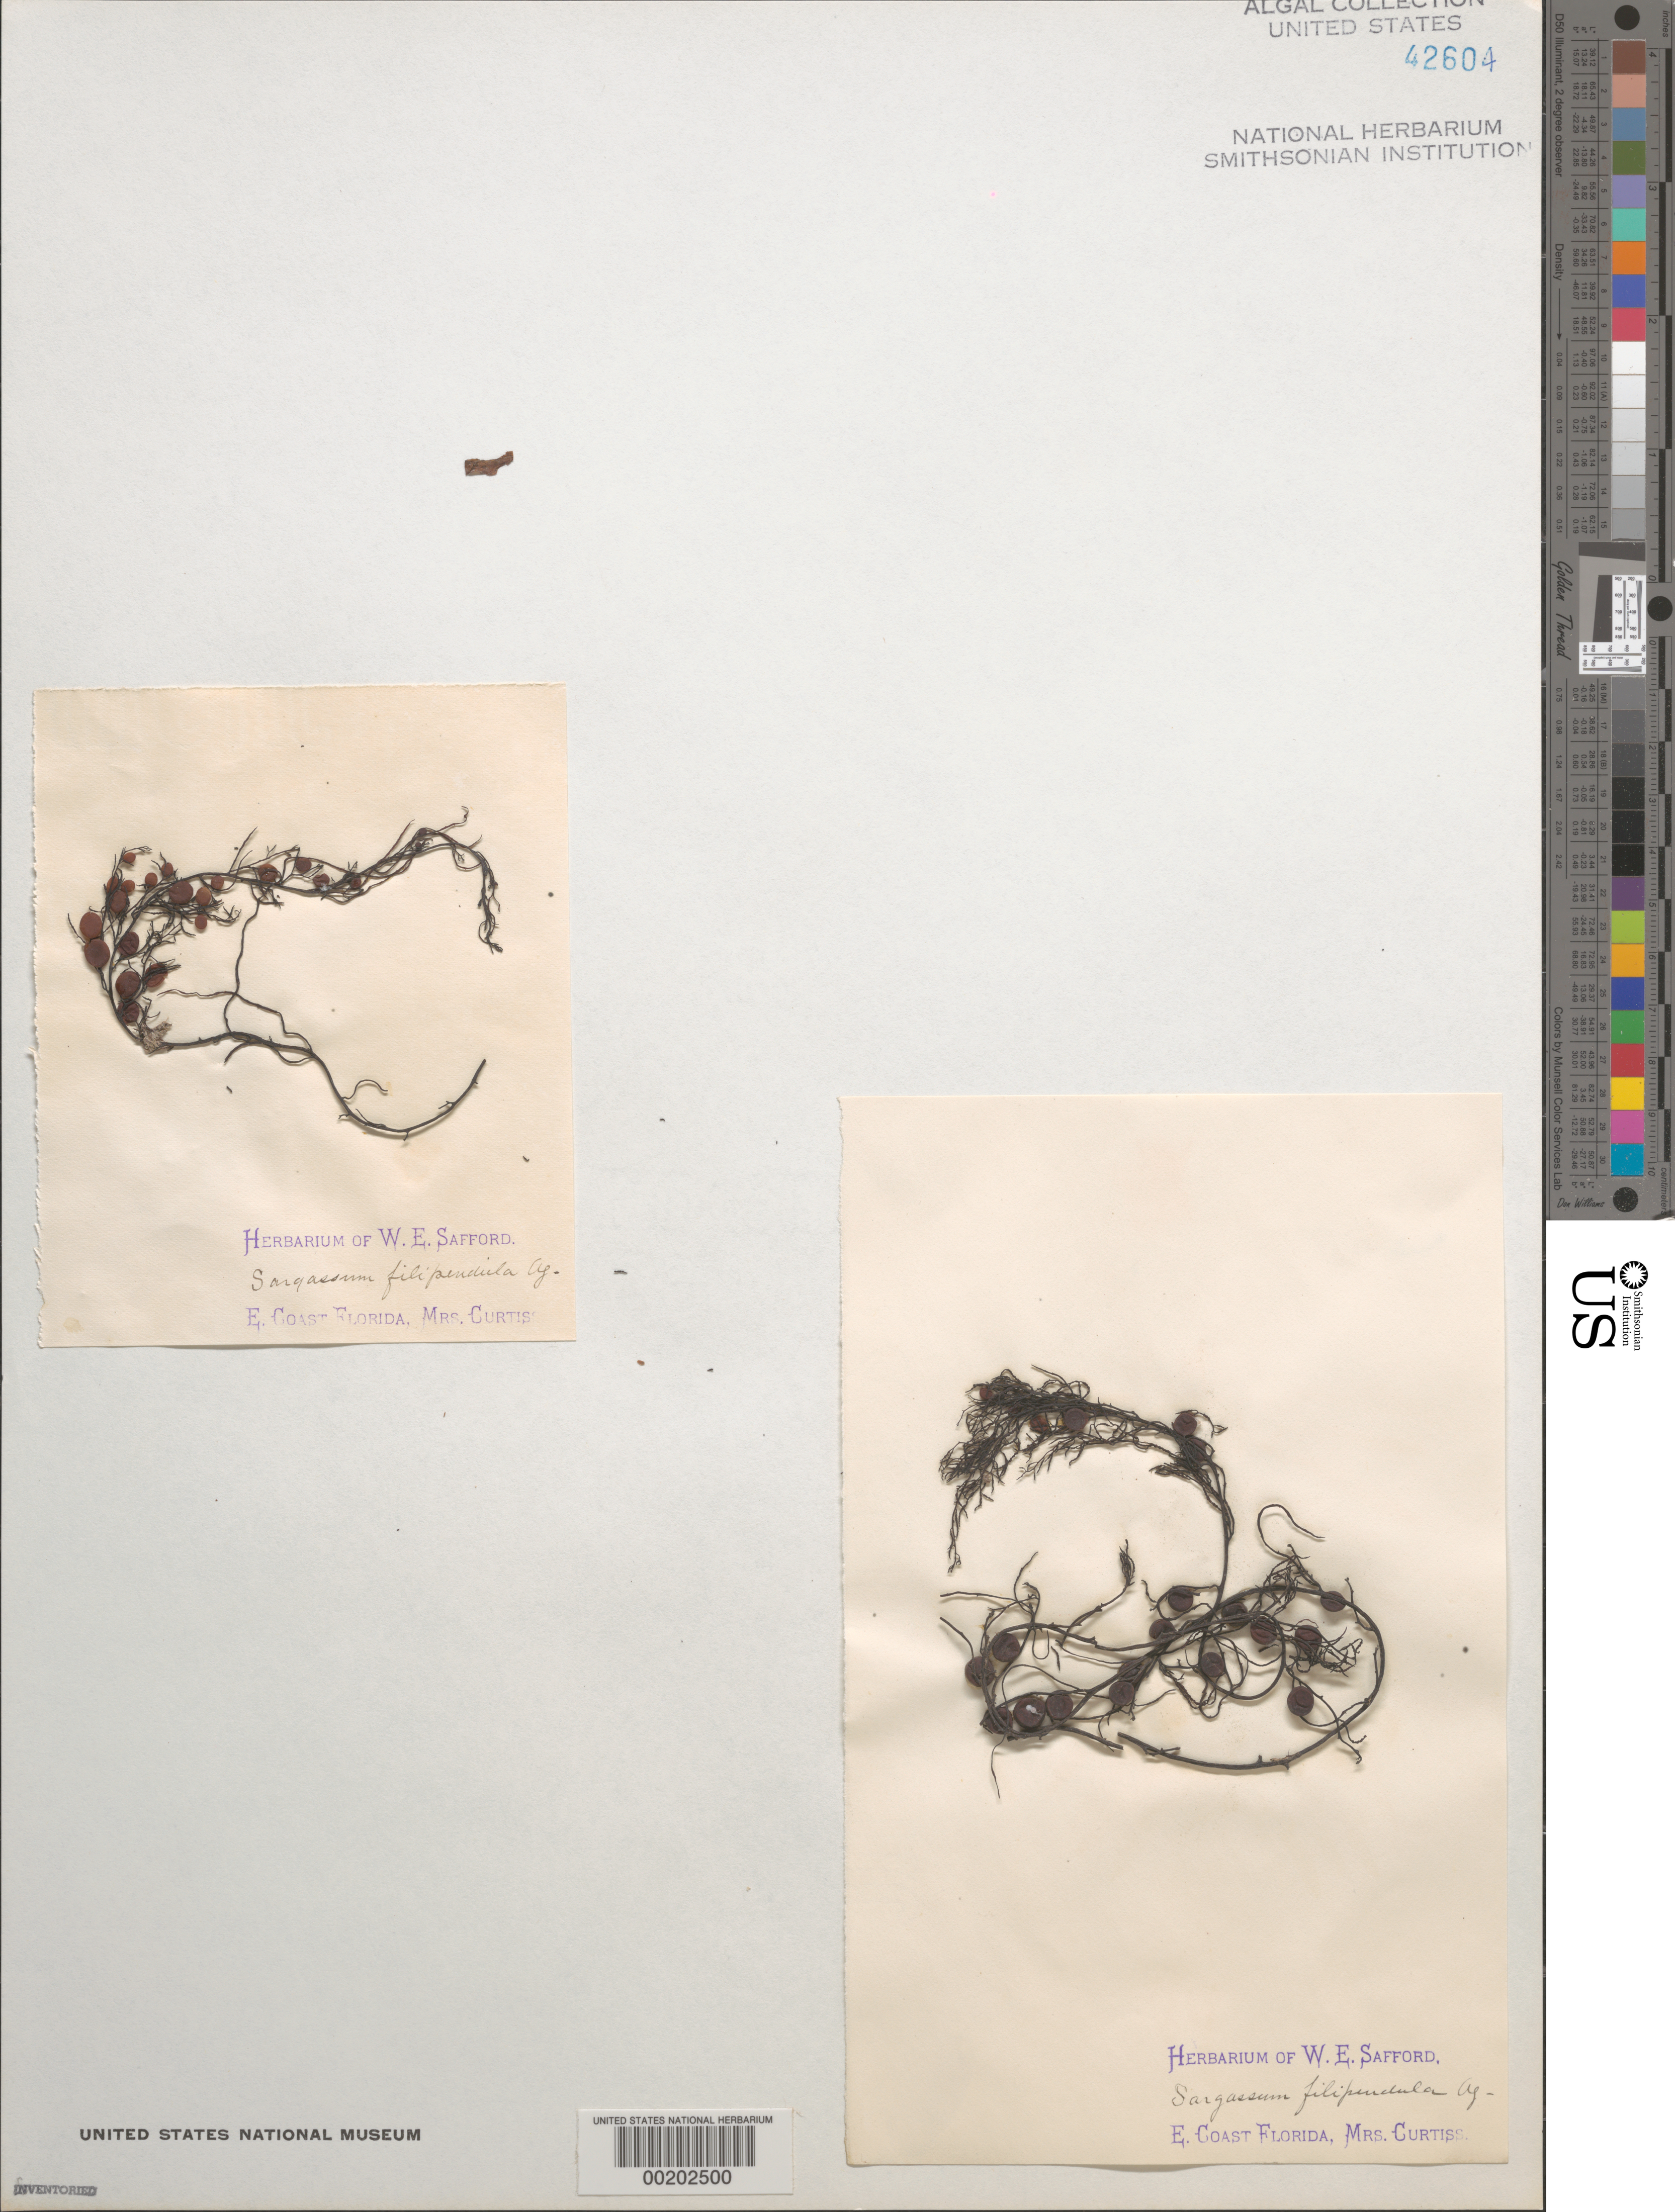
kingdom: Chromista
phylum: Ochrophyta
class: Phaeophyceae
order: Fucales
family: Sargassaceae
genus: Sargassum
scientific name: Sargassum filipendula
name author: C. Agardh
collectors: F. A. Curtiss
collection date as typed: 18--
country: United States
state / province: Florida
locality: East coast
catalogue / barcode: US 42604